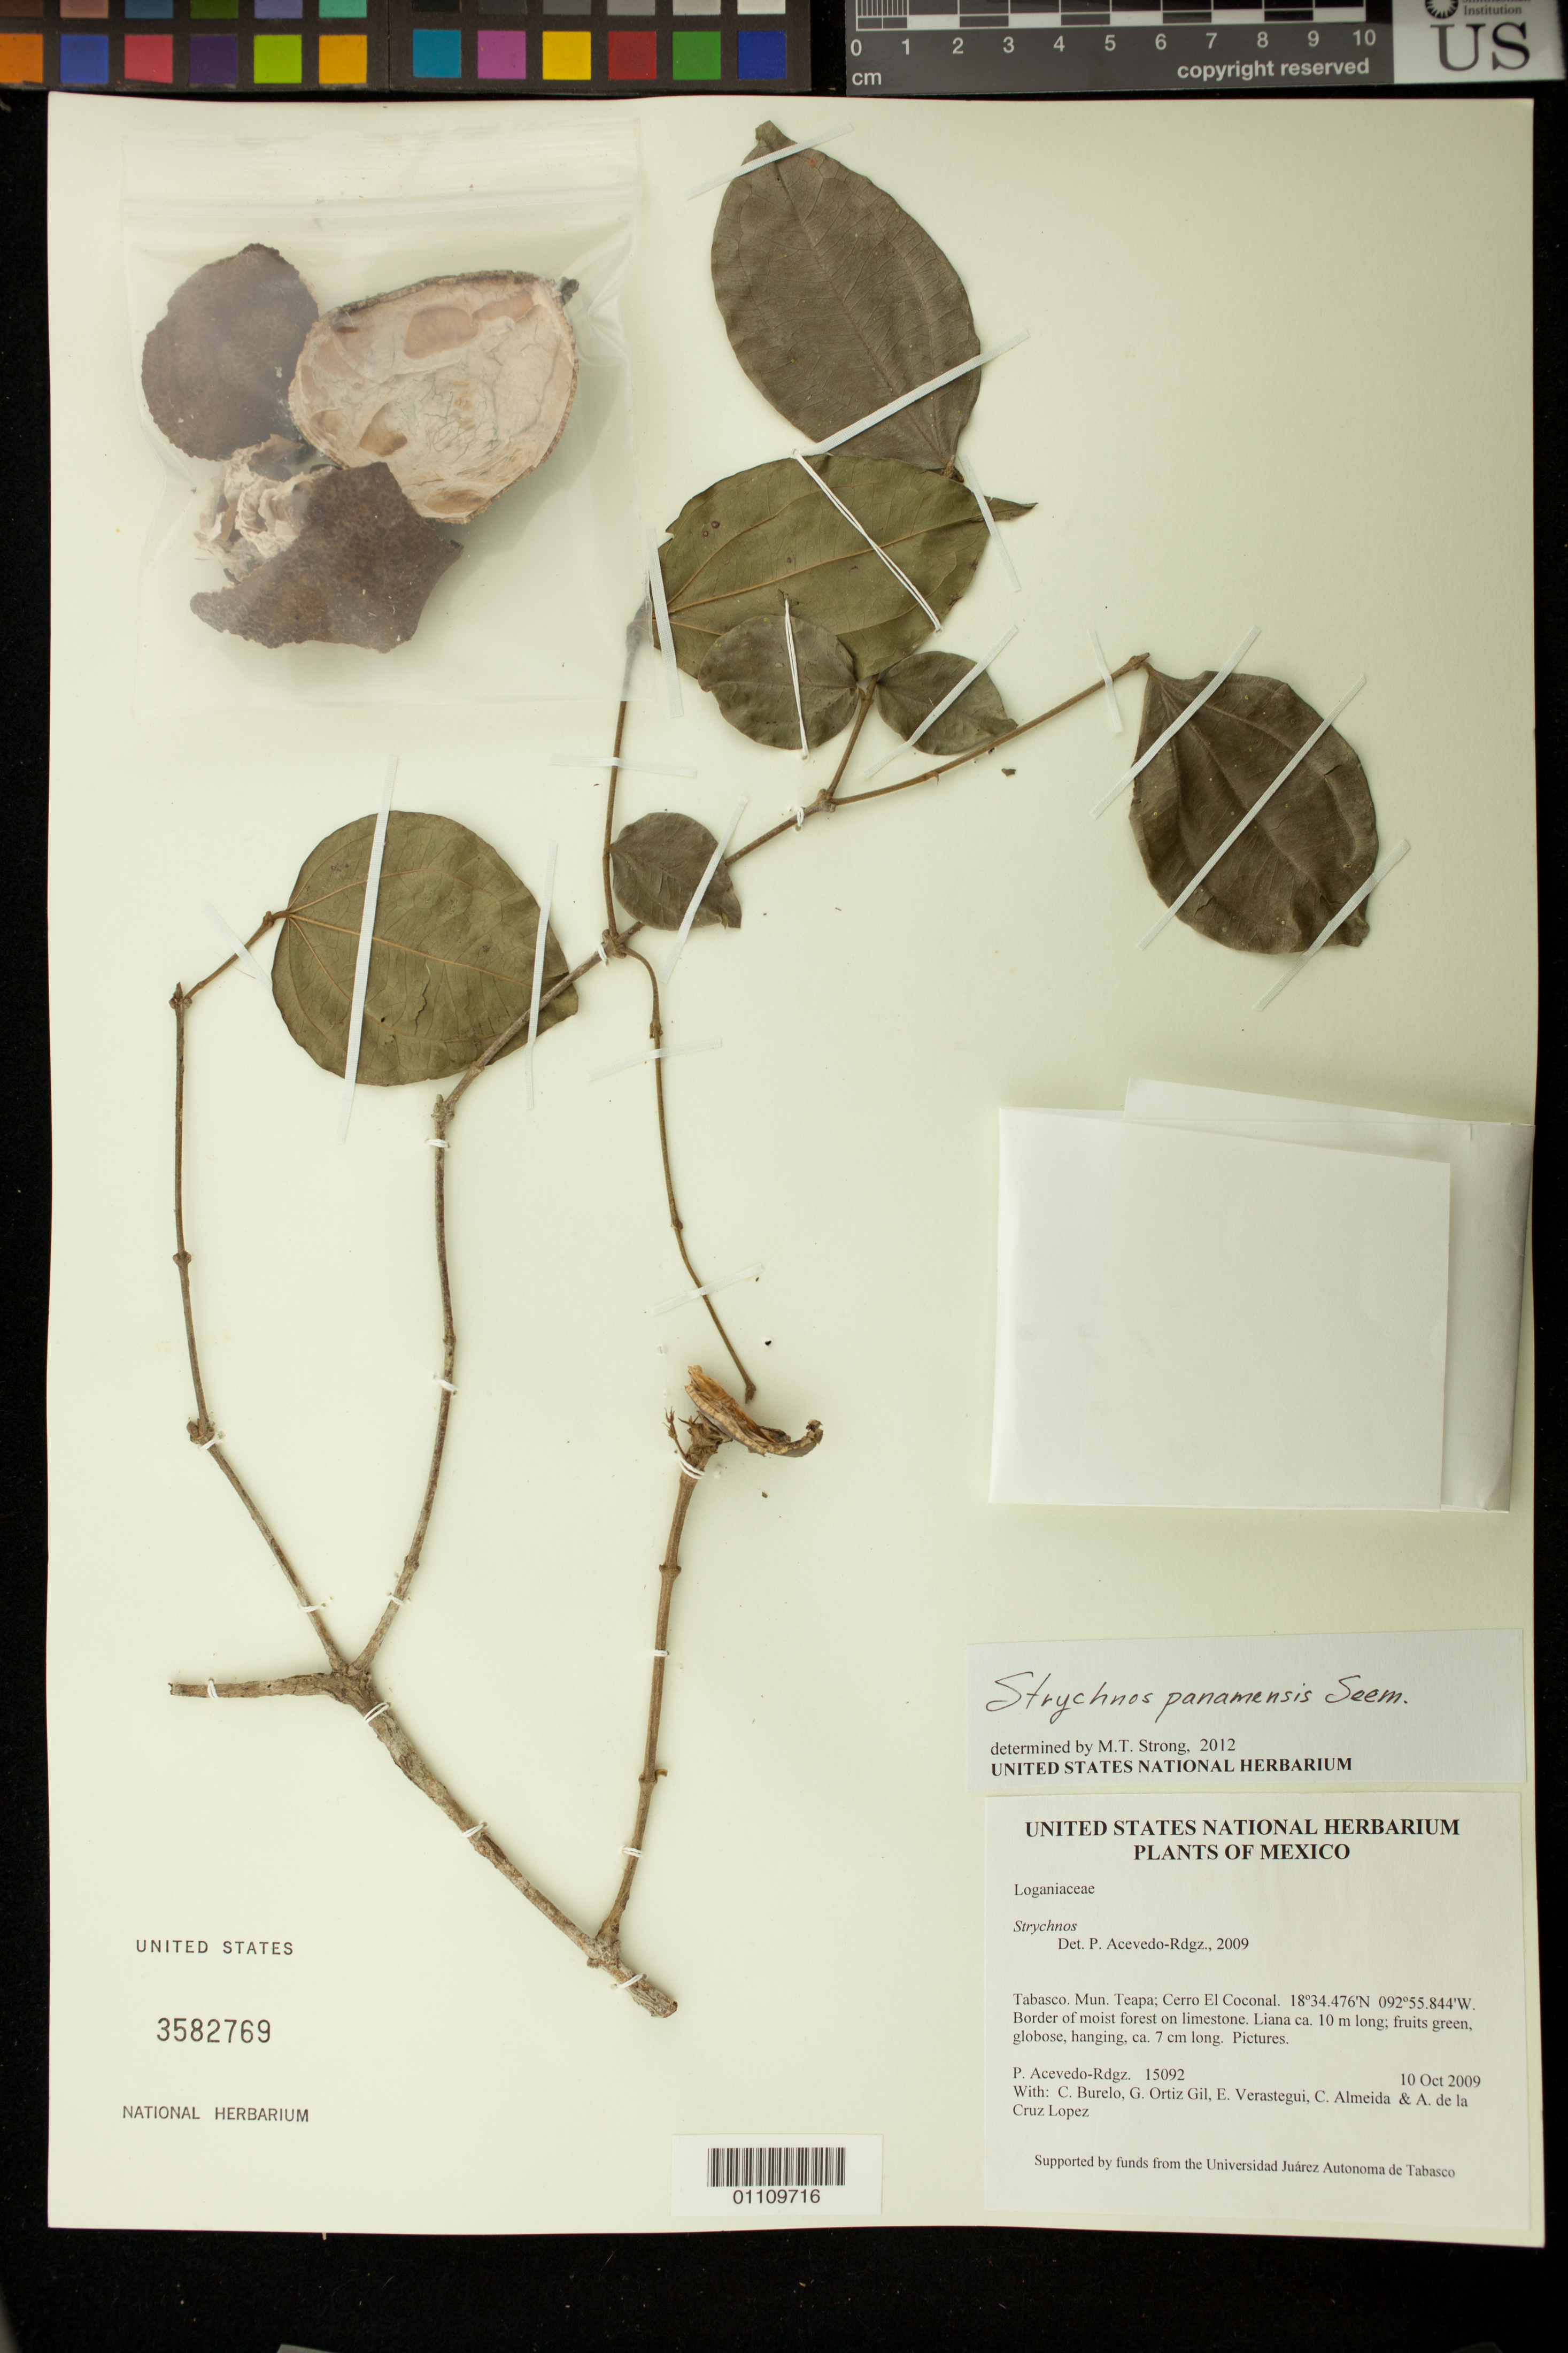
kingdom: Plantae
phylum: Tracheophyta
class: Magnoliopsida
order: Gentianales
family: Loganiaceae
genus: Strychnos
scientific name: Strychnos panamensis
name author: Seem.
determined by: Strong, M. T., (US), Smithsonian Institution - National Museum of Natural History (UNITED STATES)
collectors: P. Acevedo-Rodr., C. Burelo, G. Ortiz, E. Verastegui, C. Almeida & A. de la Cruz Lopez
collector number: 15092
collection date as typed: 10 Oct 2009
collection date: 2009-10-10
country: Mexico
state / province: Tabasco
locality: Mun. Teapa; Cerro El Coconal.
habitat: Border of moist forest on limestone.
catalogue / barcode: US 3582769